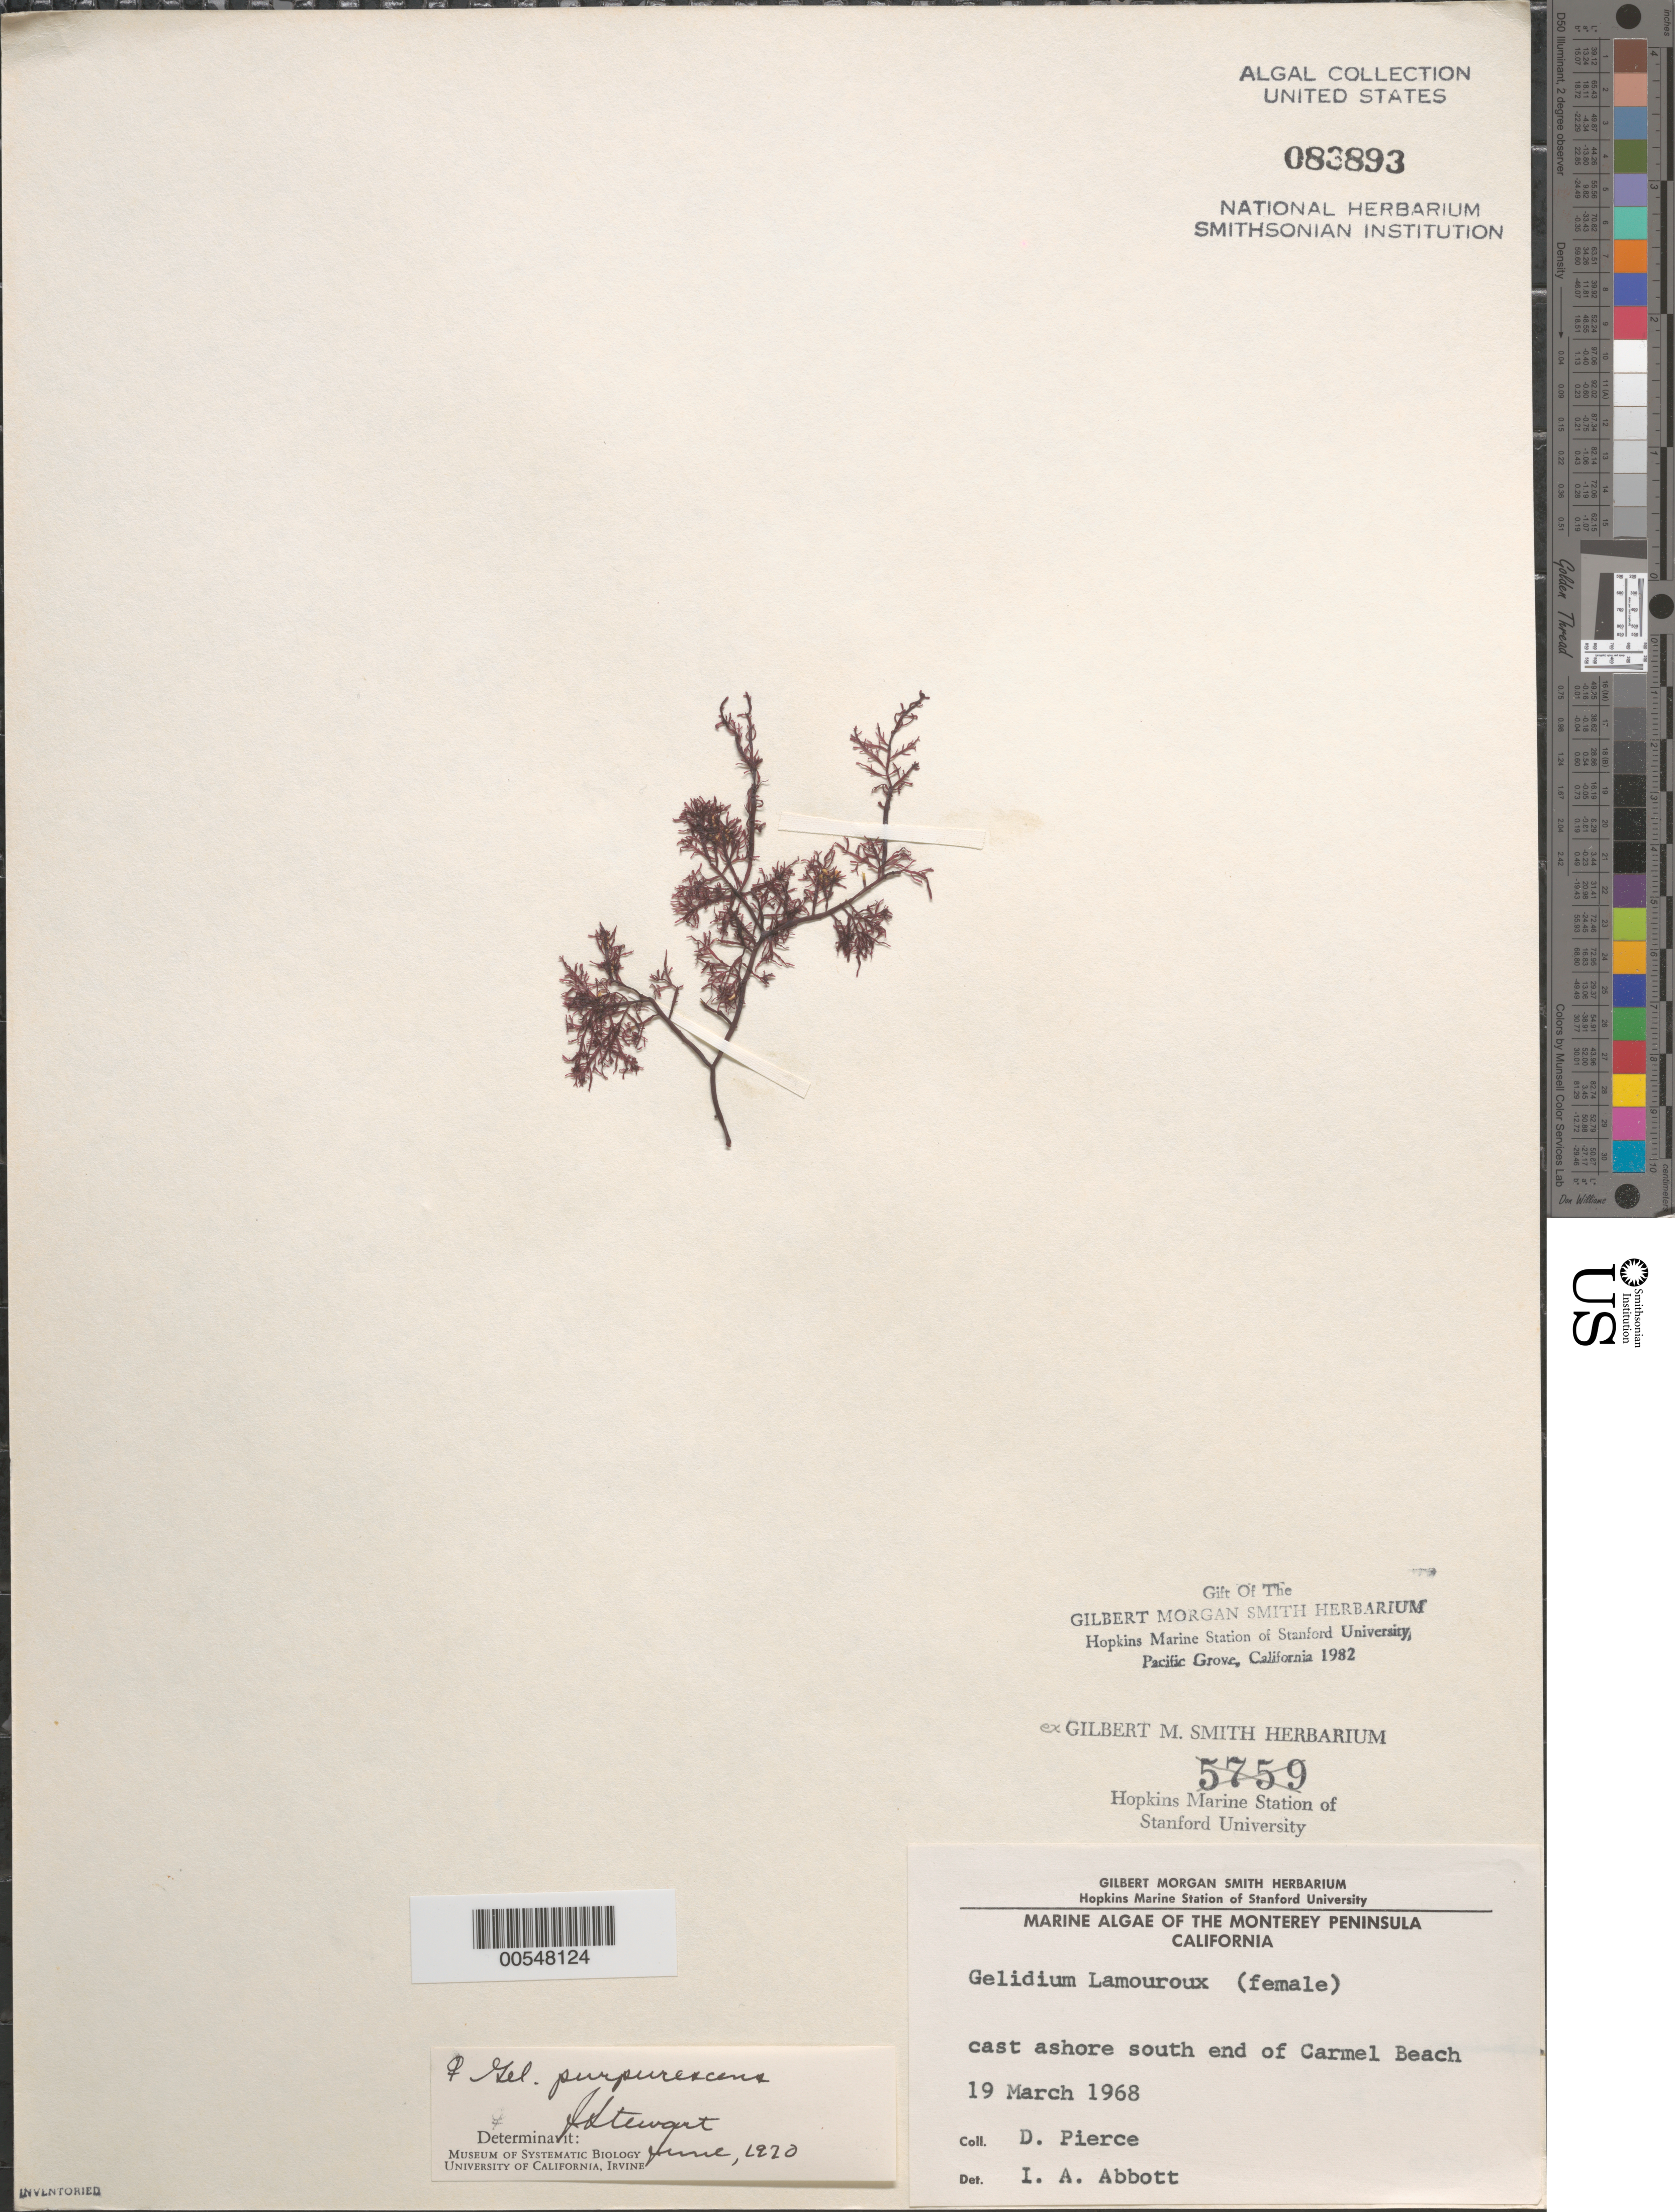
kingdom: Plantae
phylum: Rhodophyta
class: Florideophyceae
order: Gelidiales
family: Gelidiaceae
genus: Gelidium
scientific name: Gelidium purpurascens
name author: N.L. Gardner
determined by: Stewart, J.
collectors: D. Pierce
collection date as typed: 19 Mar 1968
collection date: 1968-03-19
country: United States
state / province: California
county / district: Monterey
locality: Carmel Beach, south end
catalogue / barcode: US 83893